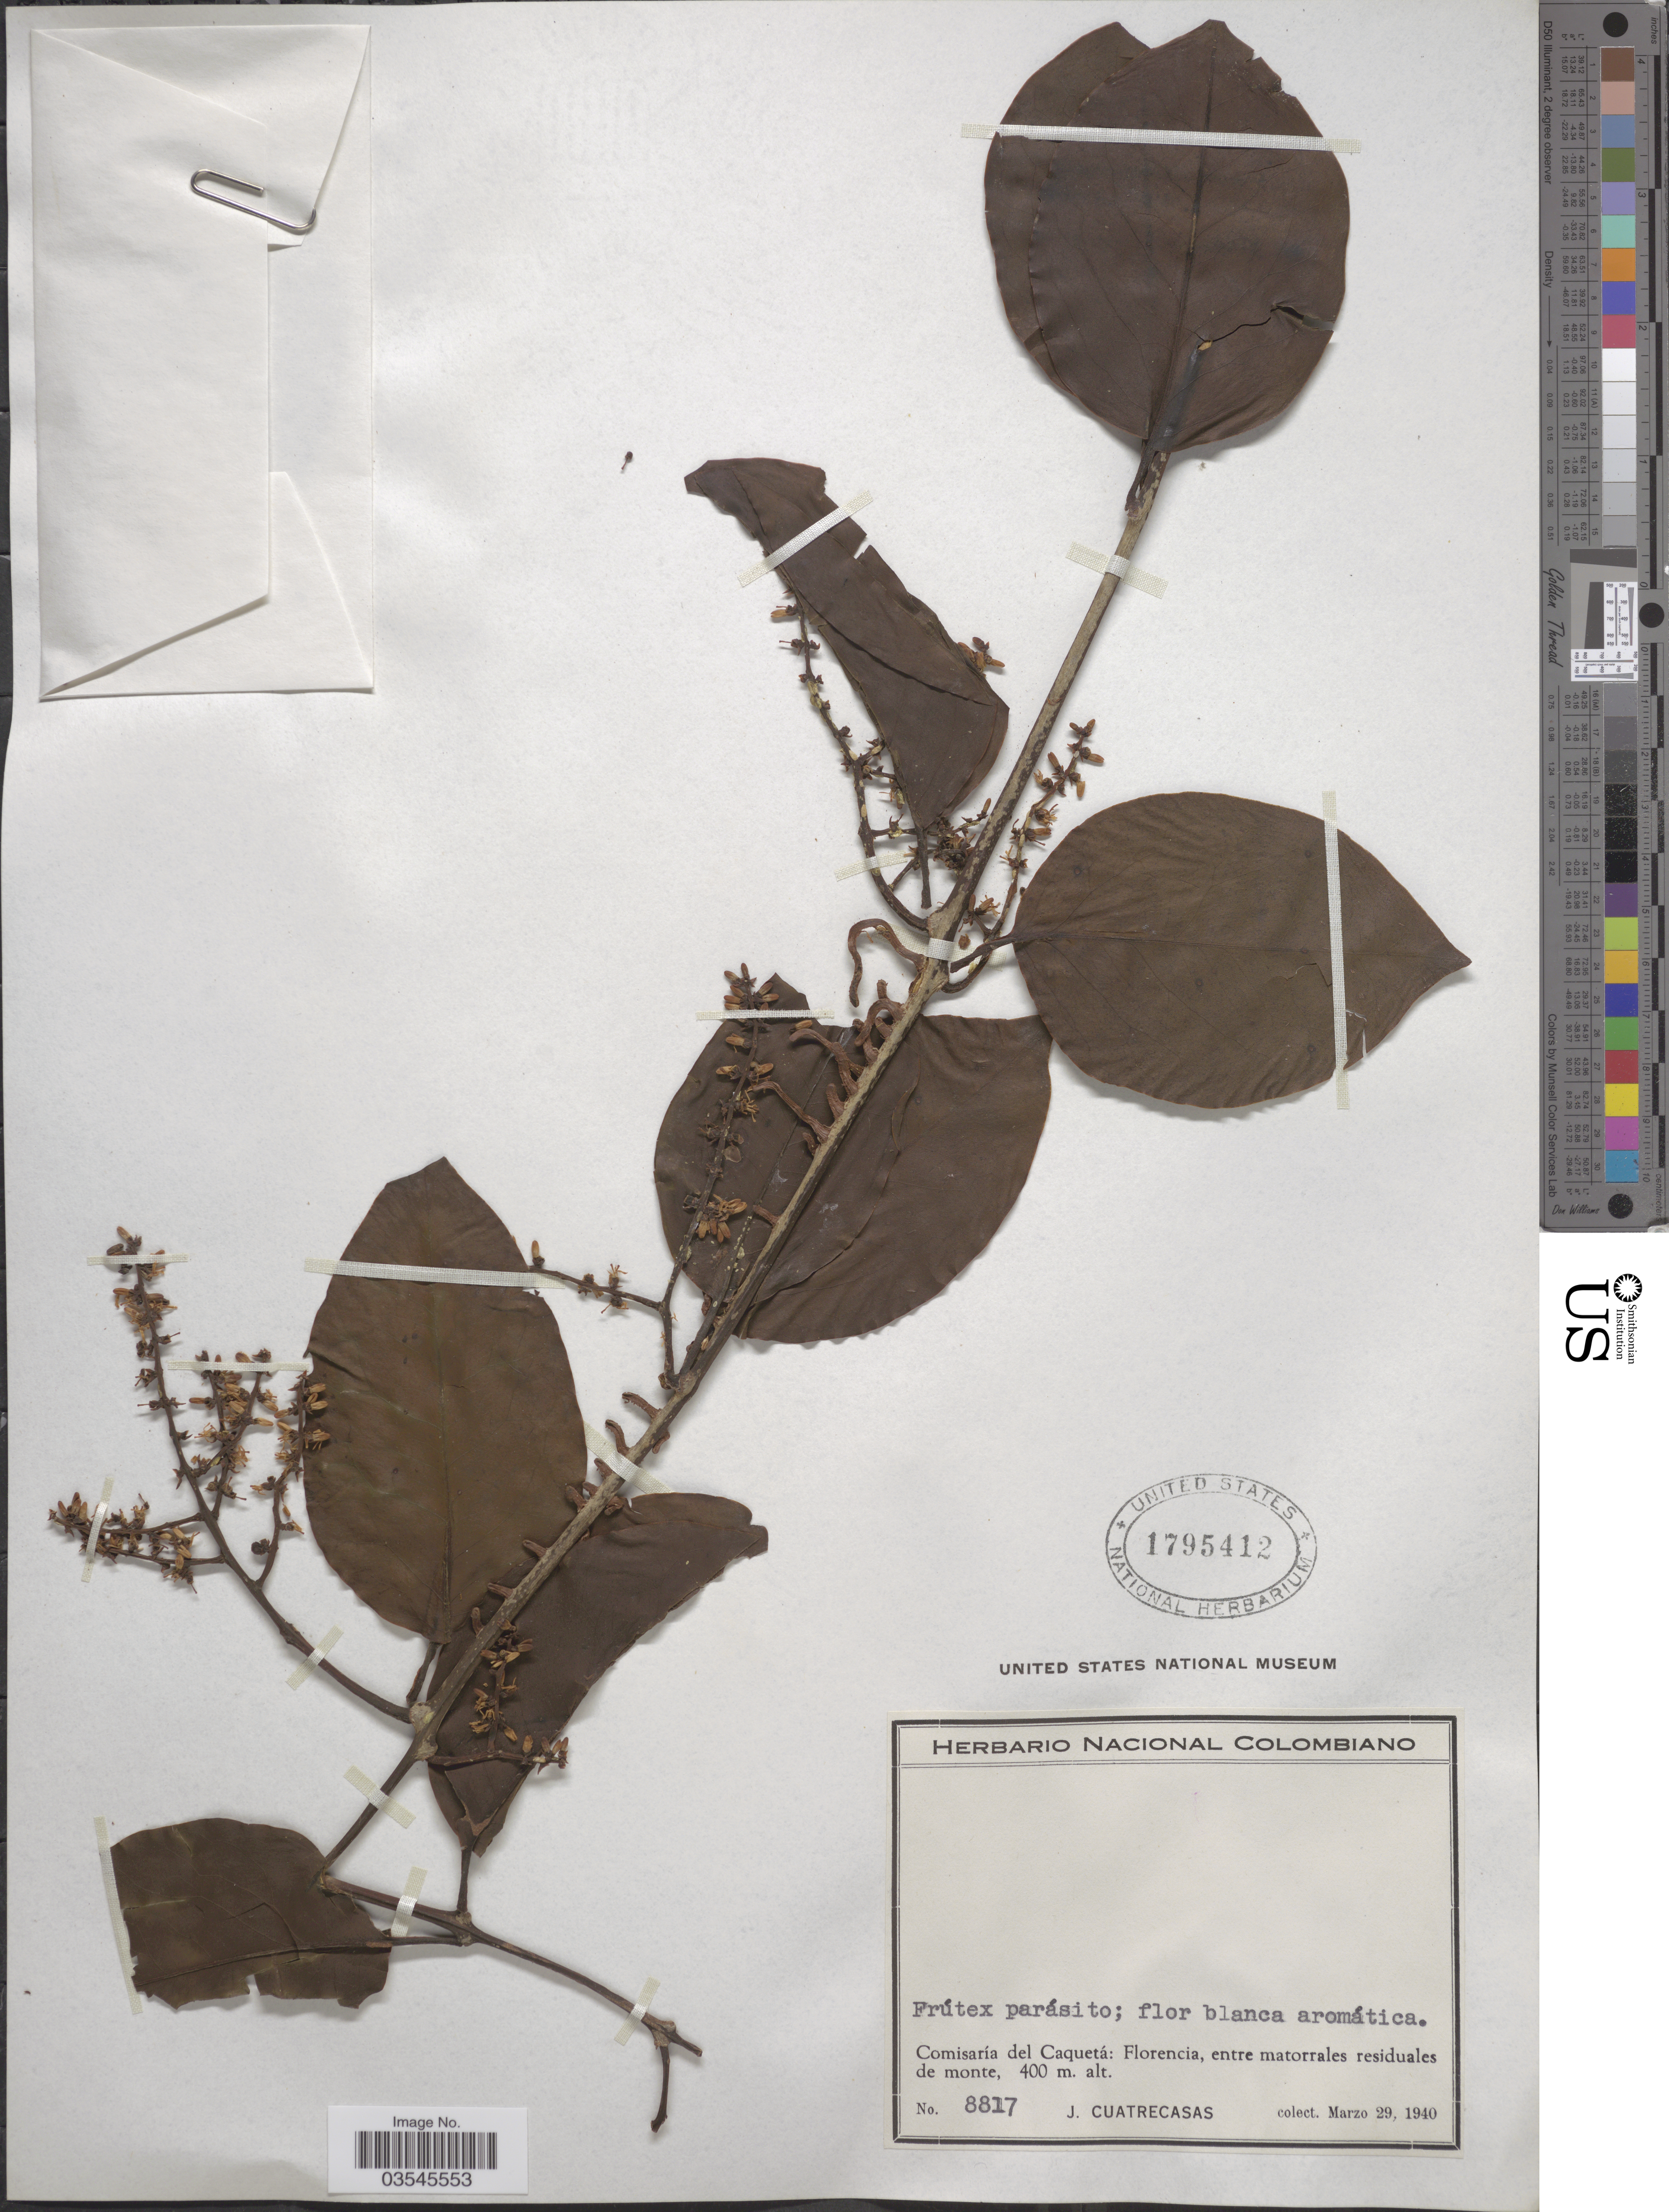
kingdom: Plantae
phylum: Tracheophyta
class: Magnoliopsida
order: Santalales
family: Loranthaceae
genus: Struthanthus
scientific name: Struthanthus sp.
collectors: J. Cuatrecasas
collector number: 8817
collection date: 1940-03-29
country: Colombia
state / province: Caquetá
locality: Comisaría del Caquetá: Florencia, entre matorrales residuales de monte.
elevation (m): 400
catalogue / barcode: US 1795412